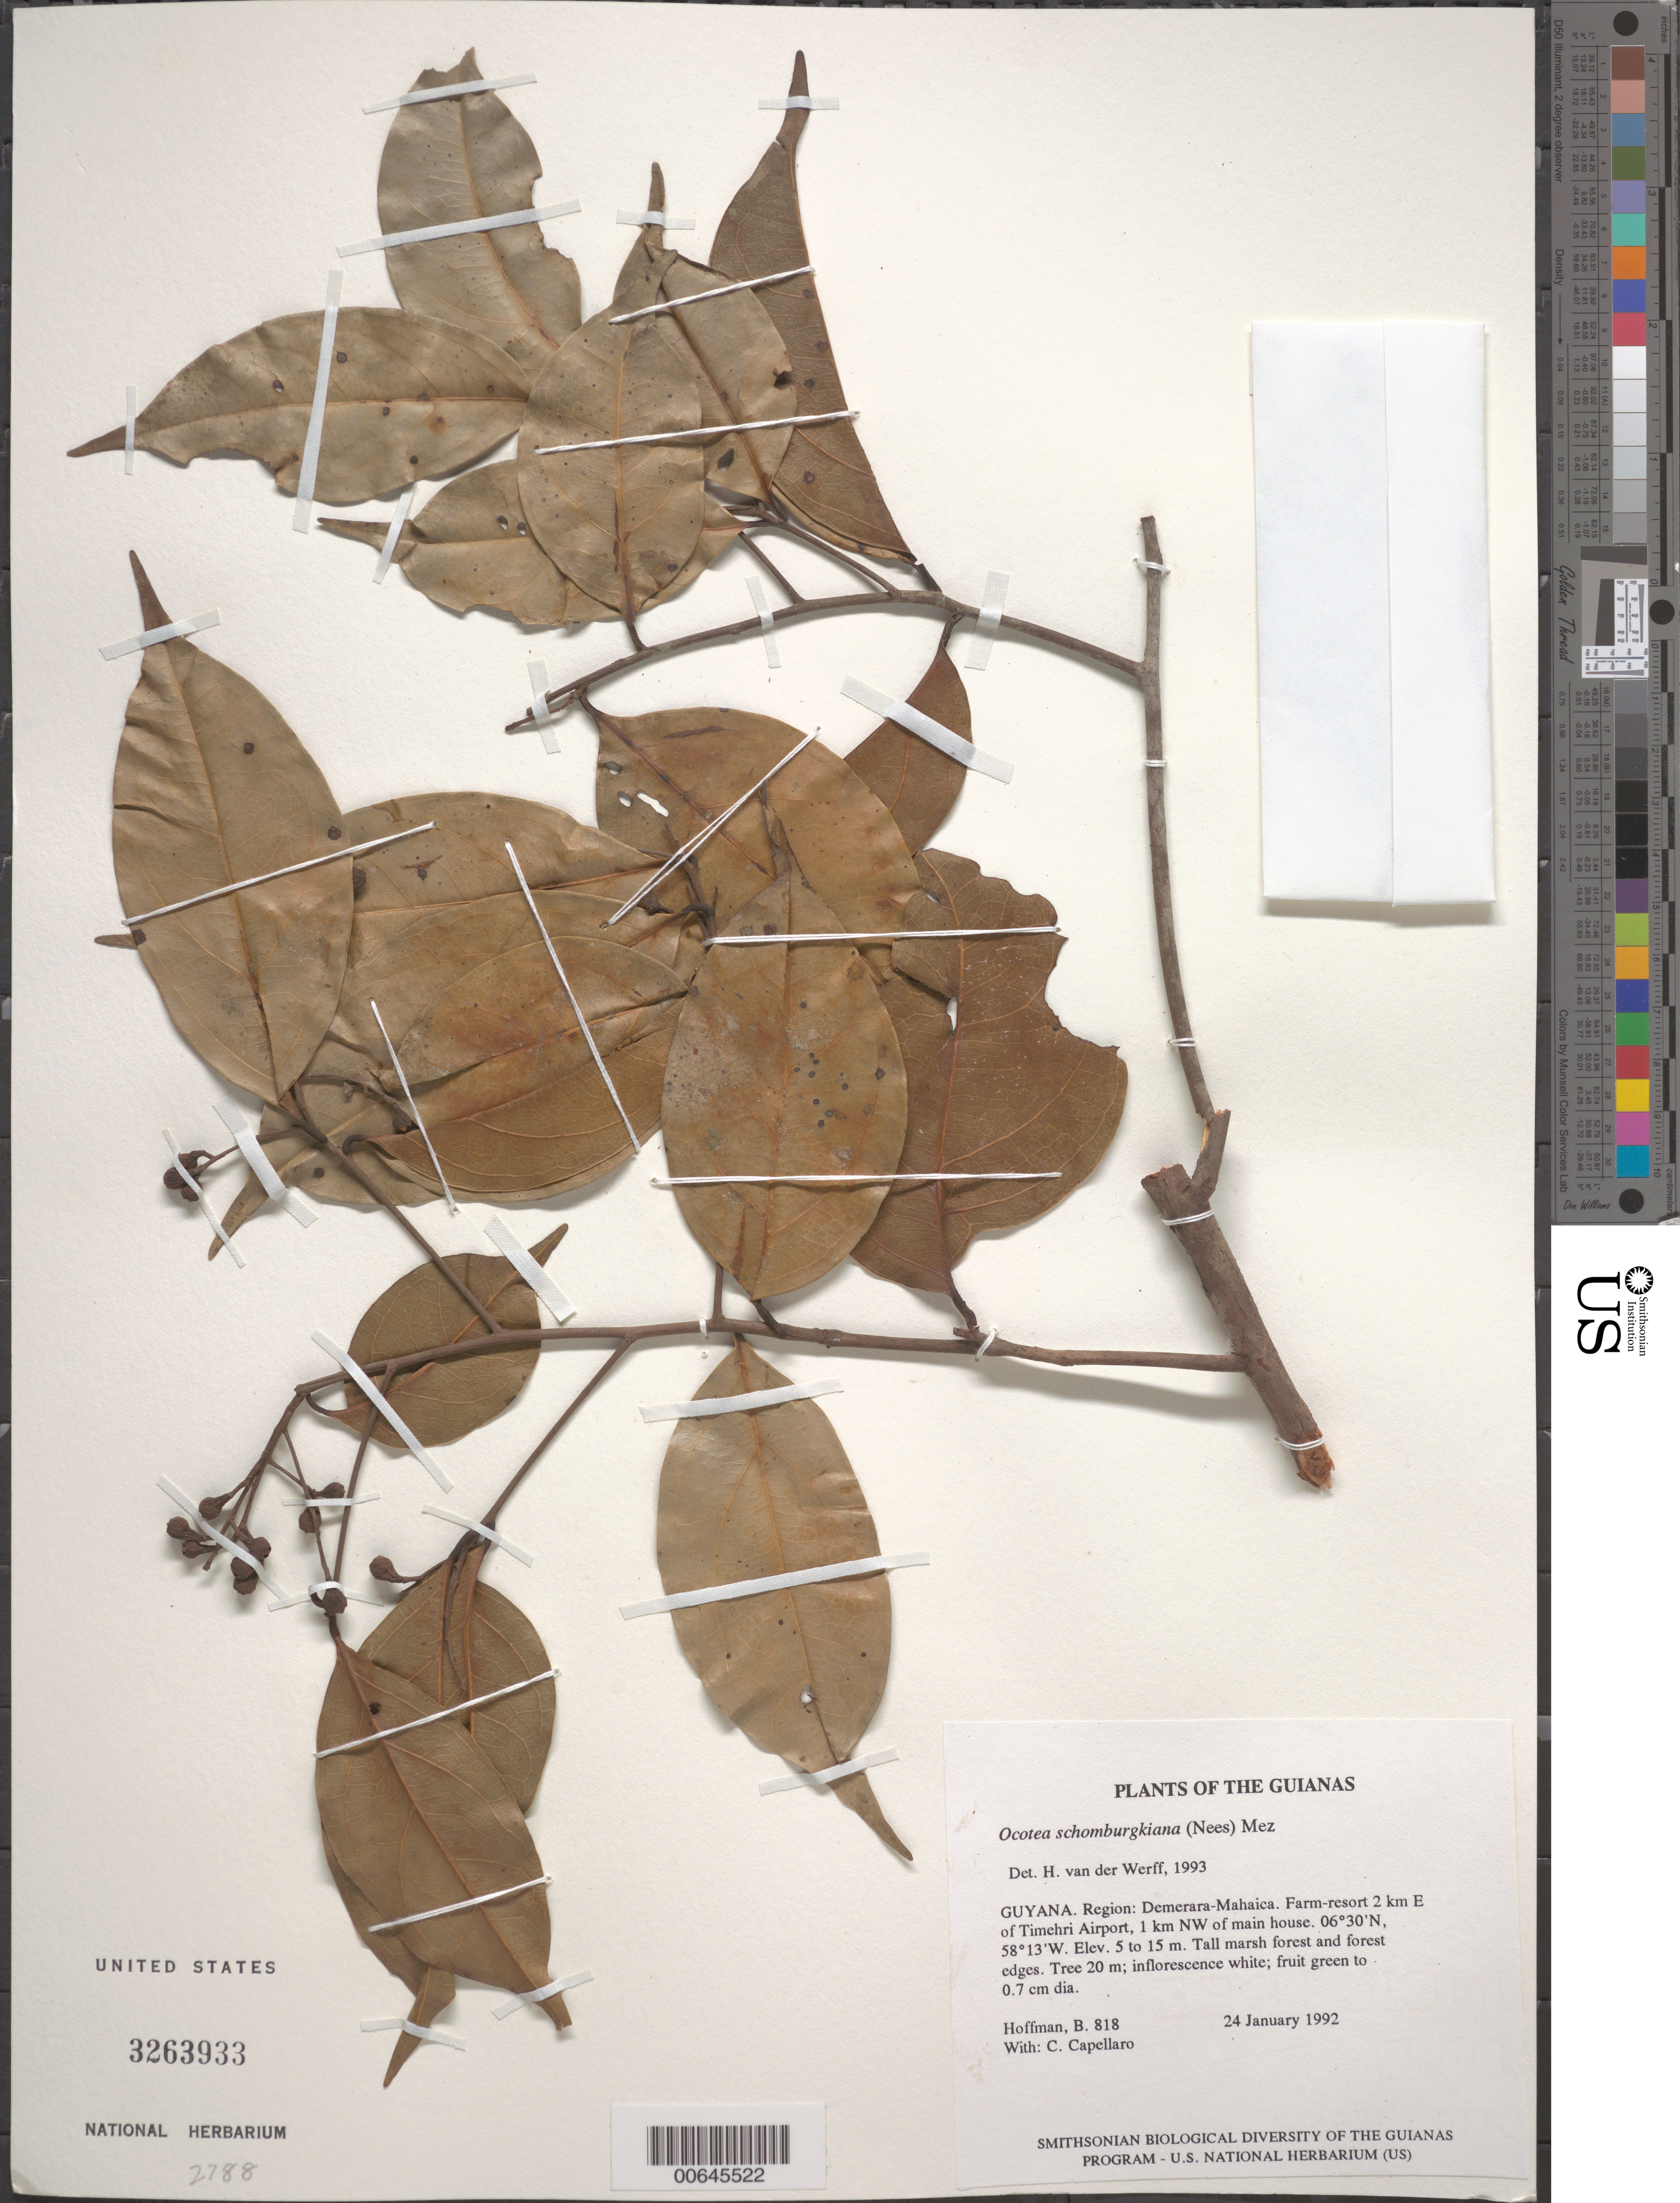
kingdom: Plantae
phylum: Tracheophyta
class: Magnoliopsida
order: Laurales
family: Lauraceae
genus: Ocotea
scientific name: Ocotea schomburgkiana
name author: (Nees) Mez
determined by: van der Werff, H., (MO), Missouri Botanical Garden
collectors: B. Hoffman & C. Capellaro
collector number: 818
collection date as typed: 24 January 1992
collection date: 1992-01-24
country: Guyana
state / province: Demerara-Mahaica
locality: Farm-resort 2 km E of Timehri Airport, 1 km NW of main house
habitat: Tall marsh forest and forest edges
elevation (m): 5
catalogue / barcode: US 3263933